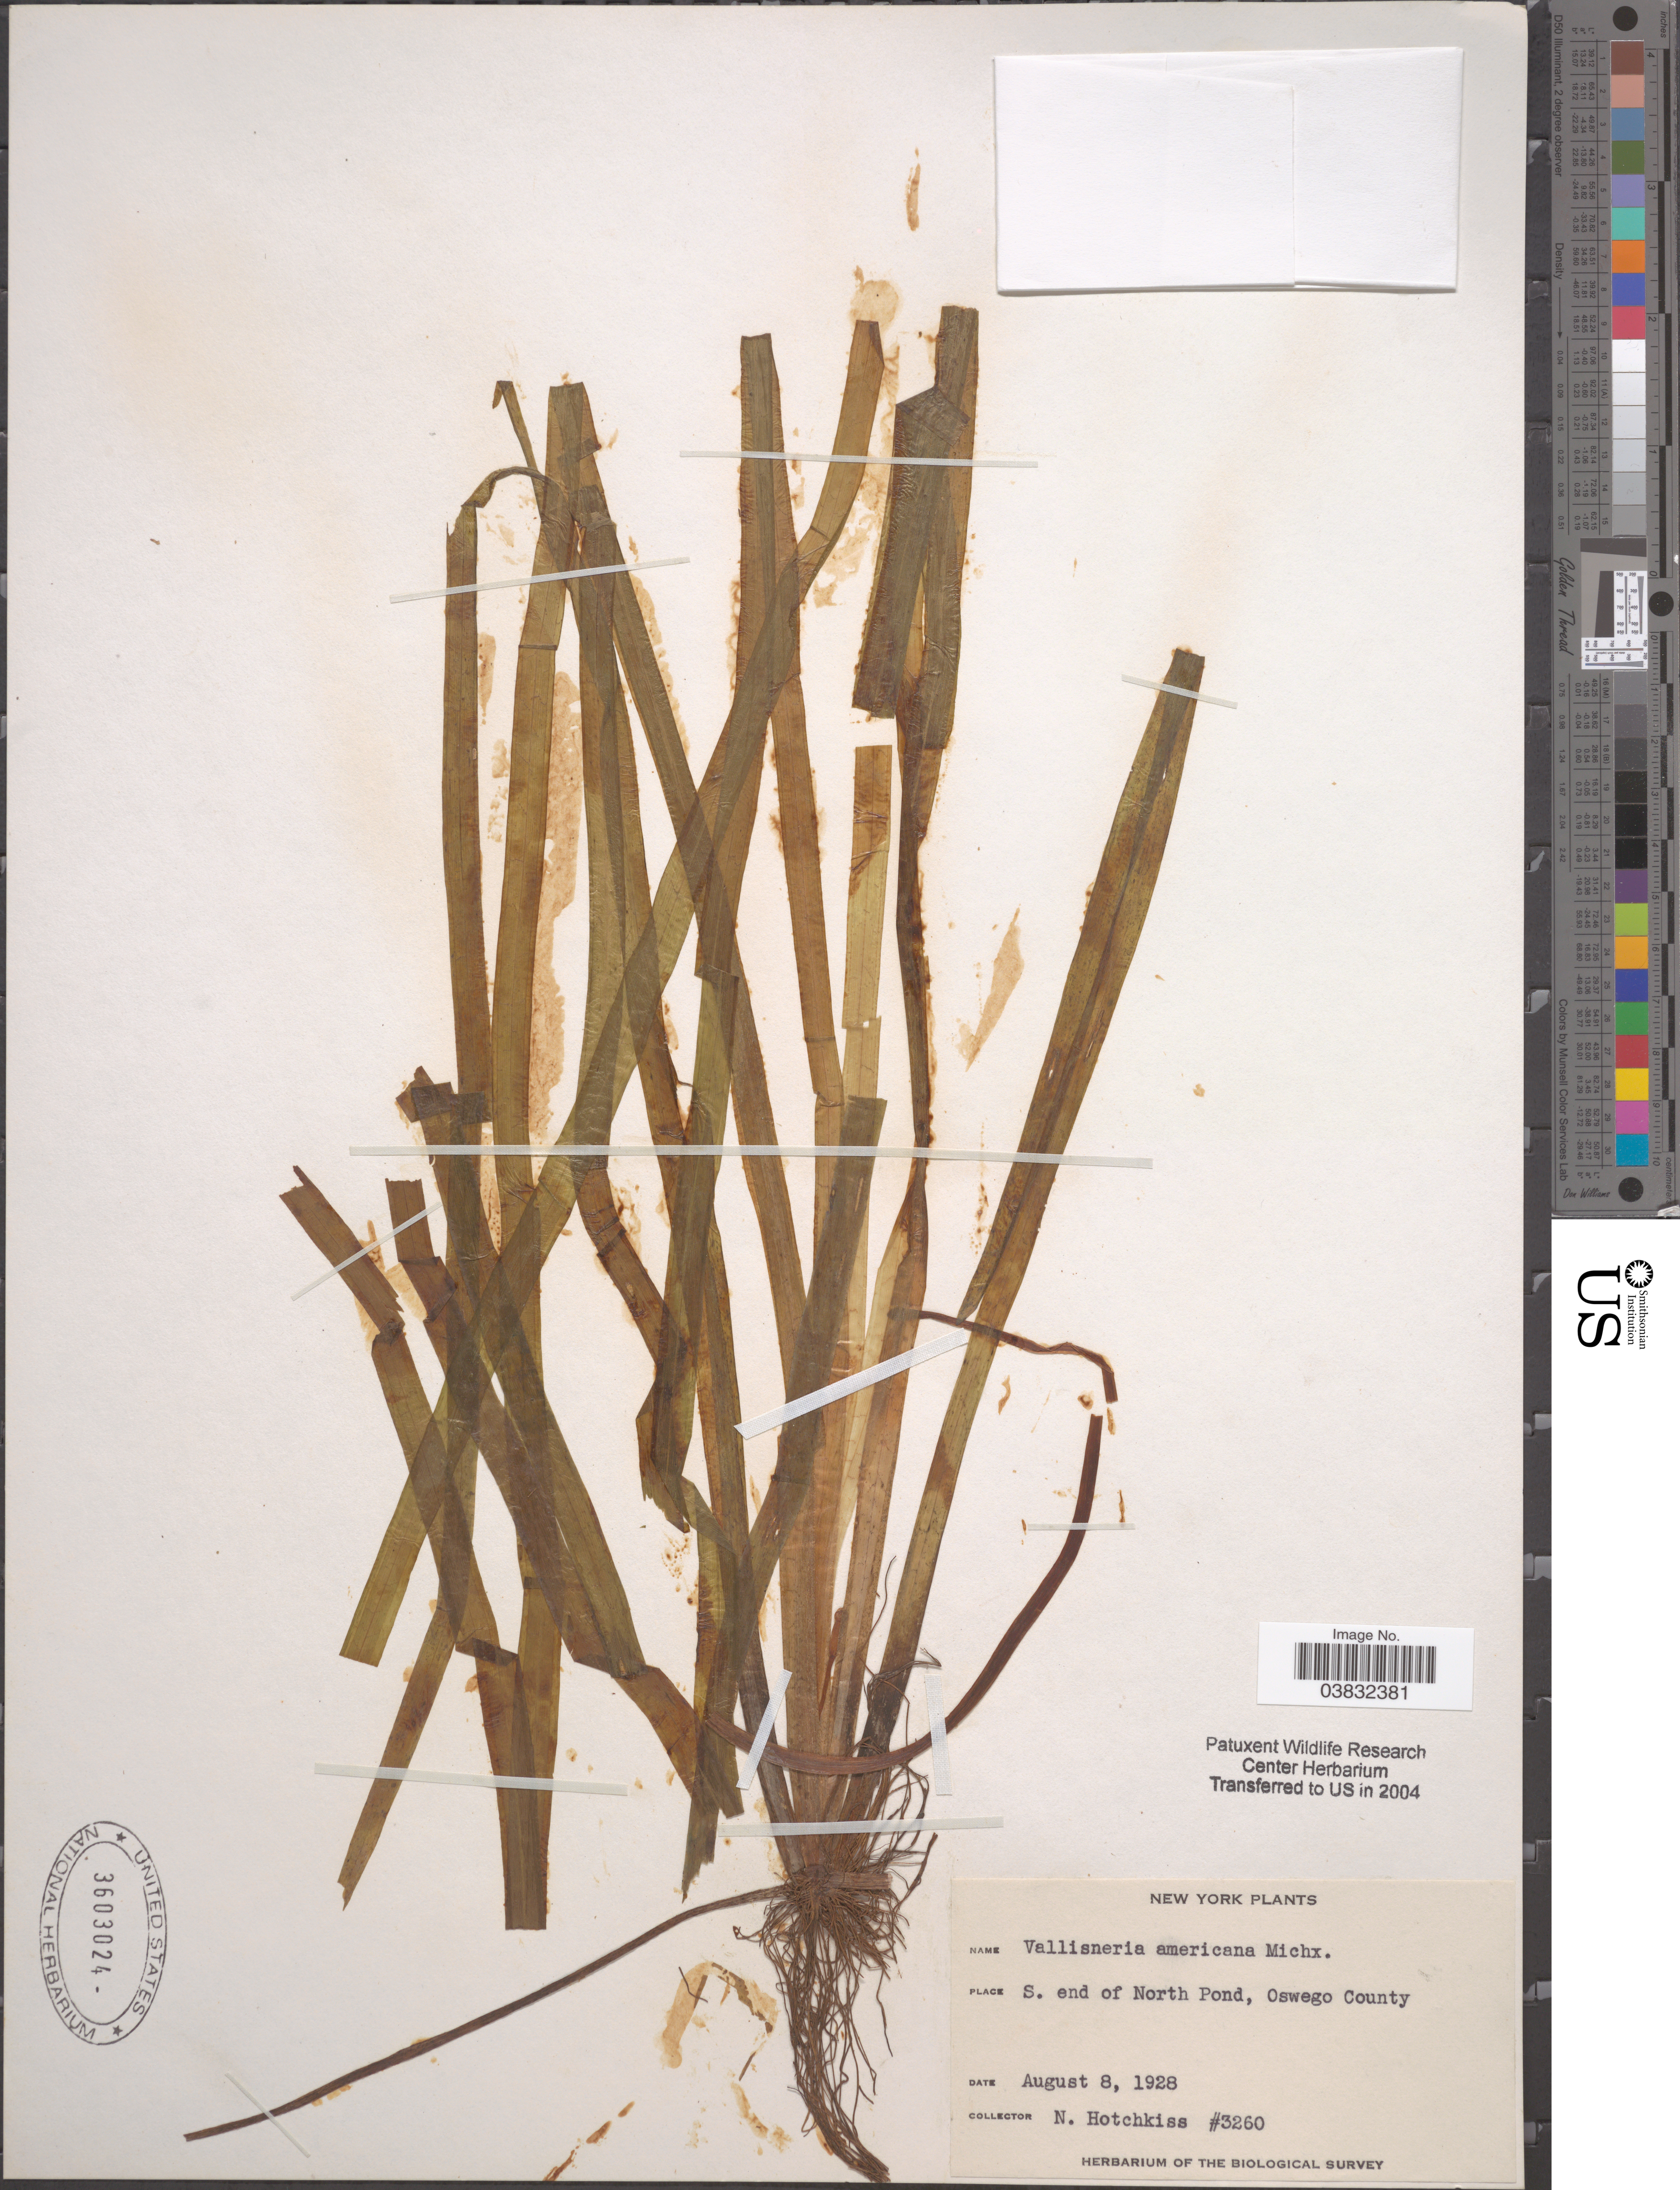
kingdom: Plantae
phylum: Tracheophyta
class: Liliopsida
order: Alismatales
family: Hydrocharitaceae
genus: Vallisneria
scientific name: Vallisneria americana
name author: Michx.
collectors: N. Hotchkiss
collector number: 3260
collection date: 1928-08-08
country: United States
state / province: New York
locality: S. end of North Pond, Oswego County.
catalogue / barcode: US 3603024